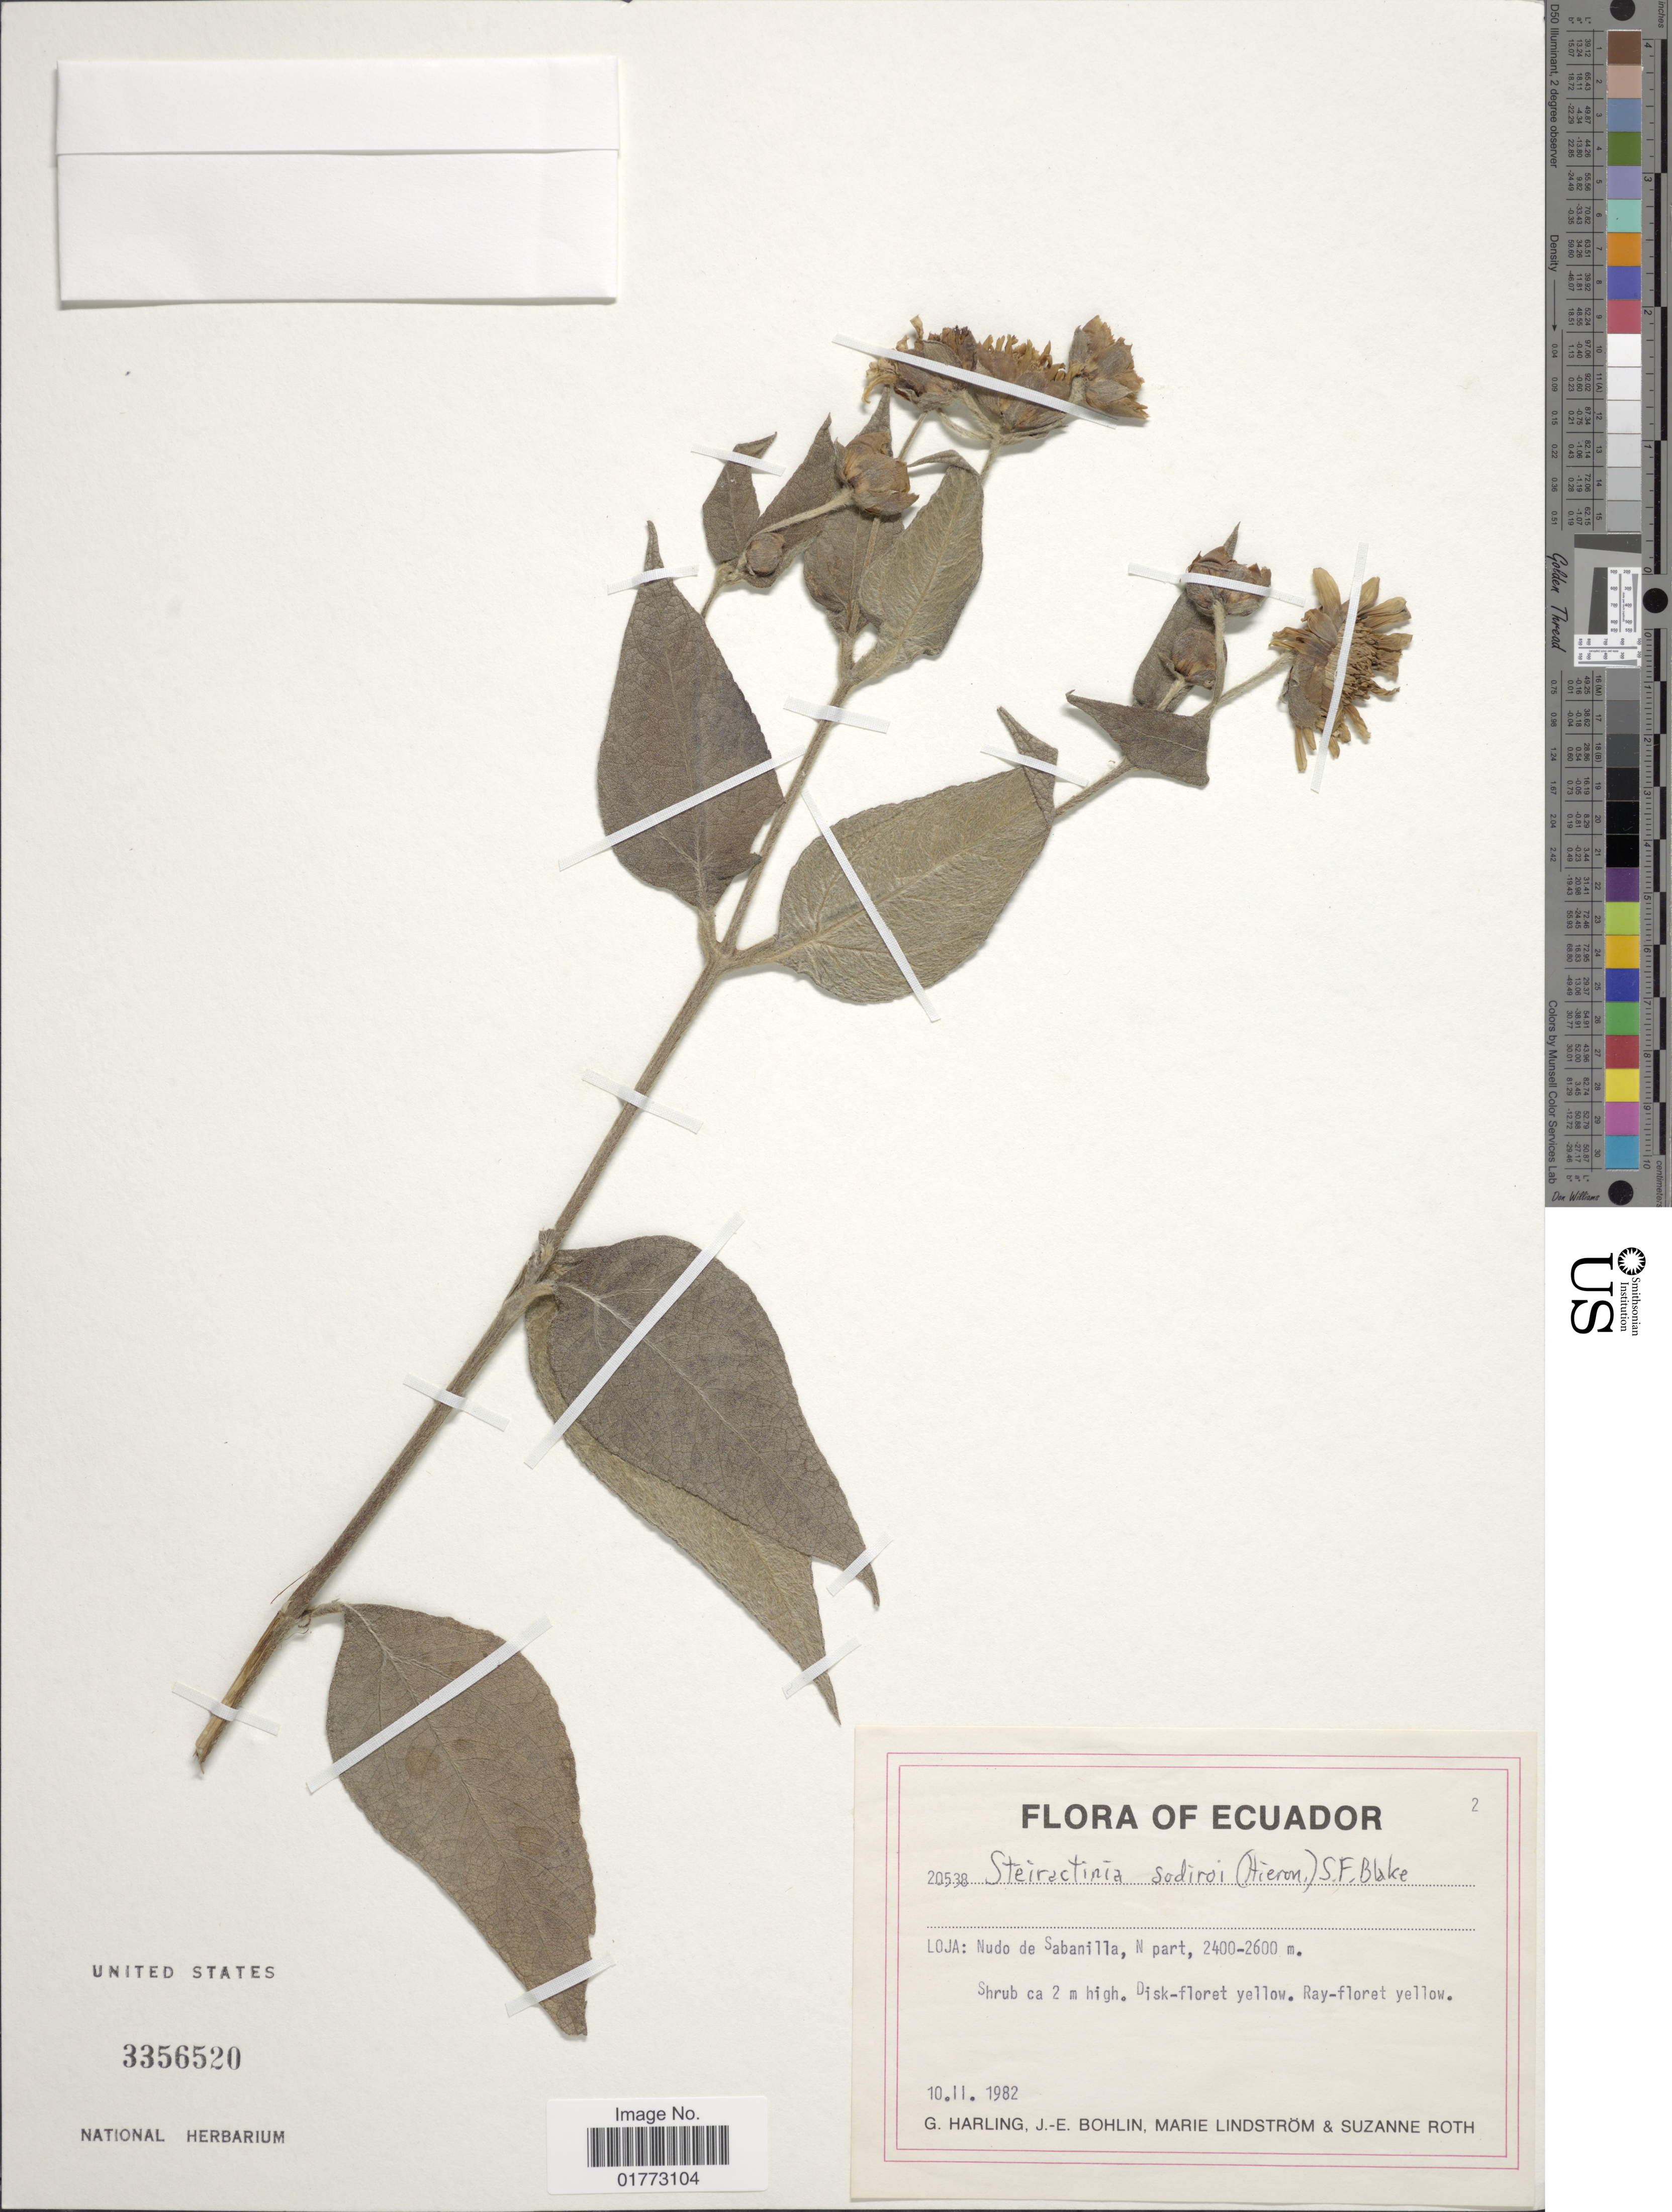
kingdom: Plantae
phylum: Tracheophyta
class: Magnoliopsida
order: Asterales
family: Asteraceae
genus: Steiractinia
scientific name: Steiractinia sodiroi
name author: (Hieron. ex Sodiro) S.F. Blake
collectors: G. Harling, J. Bohlin, M. Lindström & S. Roth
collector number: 20538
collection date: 1982-11-10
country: Ecuador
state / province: Loja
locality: Nudo de Sabanilla, N part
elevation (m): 2400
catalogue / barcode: US 3356520